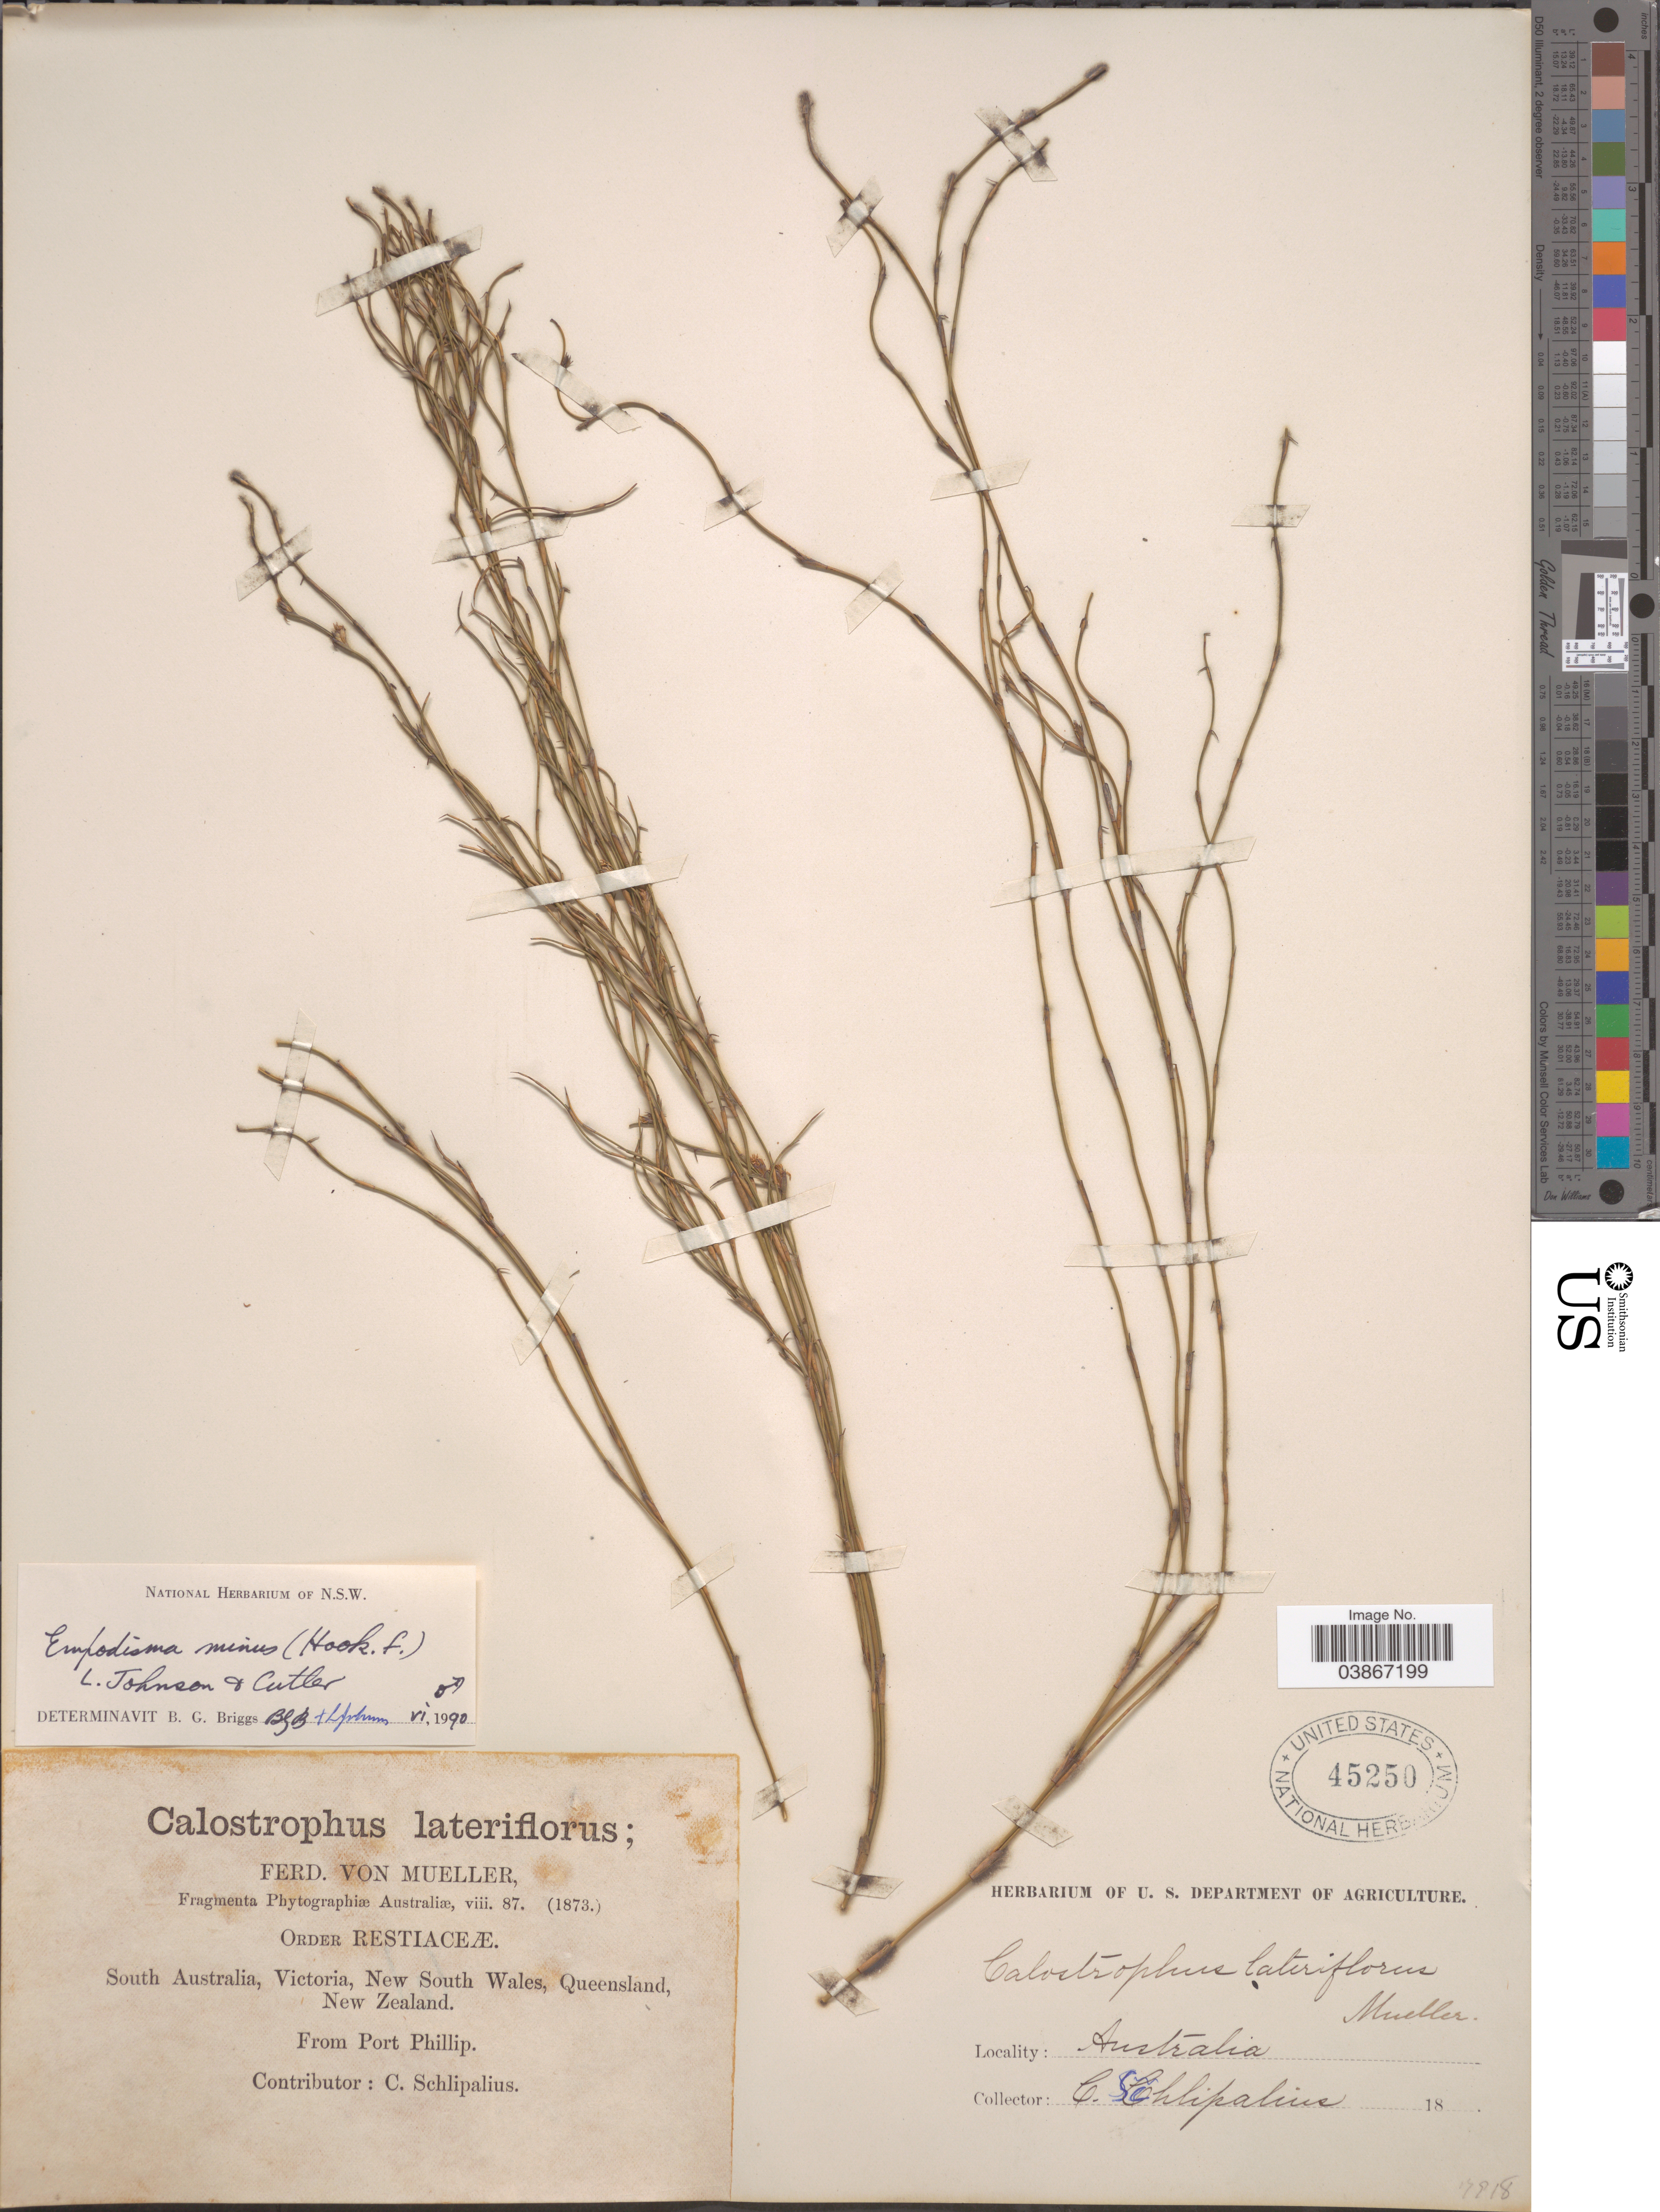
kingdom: Plantae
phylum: Tracheophyta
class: Liliopsida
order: Poales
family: Restionaceae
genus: Empodisma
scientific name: Empodisma minus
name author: (Hook. f.) L.A.S. Johnson & D.F. Cutler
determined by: Briggs, Barbara G.; Johnson, L.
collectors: C. Schlipalius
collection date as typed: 18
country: Australia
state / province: New South Wales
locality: South Australia, Victoria, Queensland, New Zealand.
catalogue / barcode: US 45250